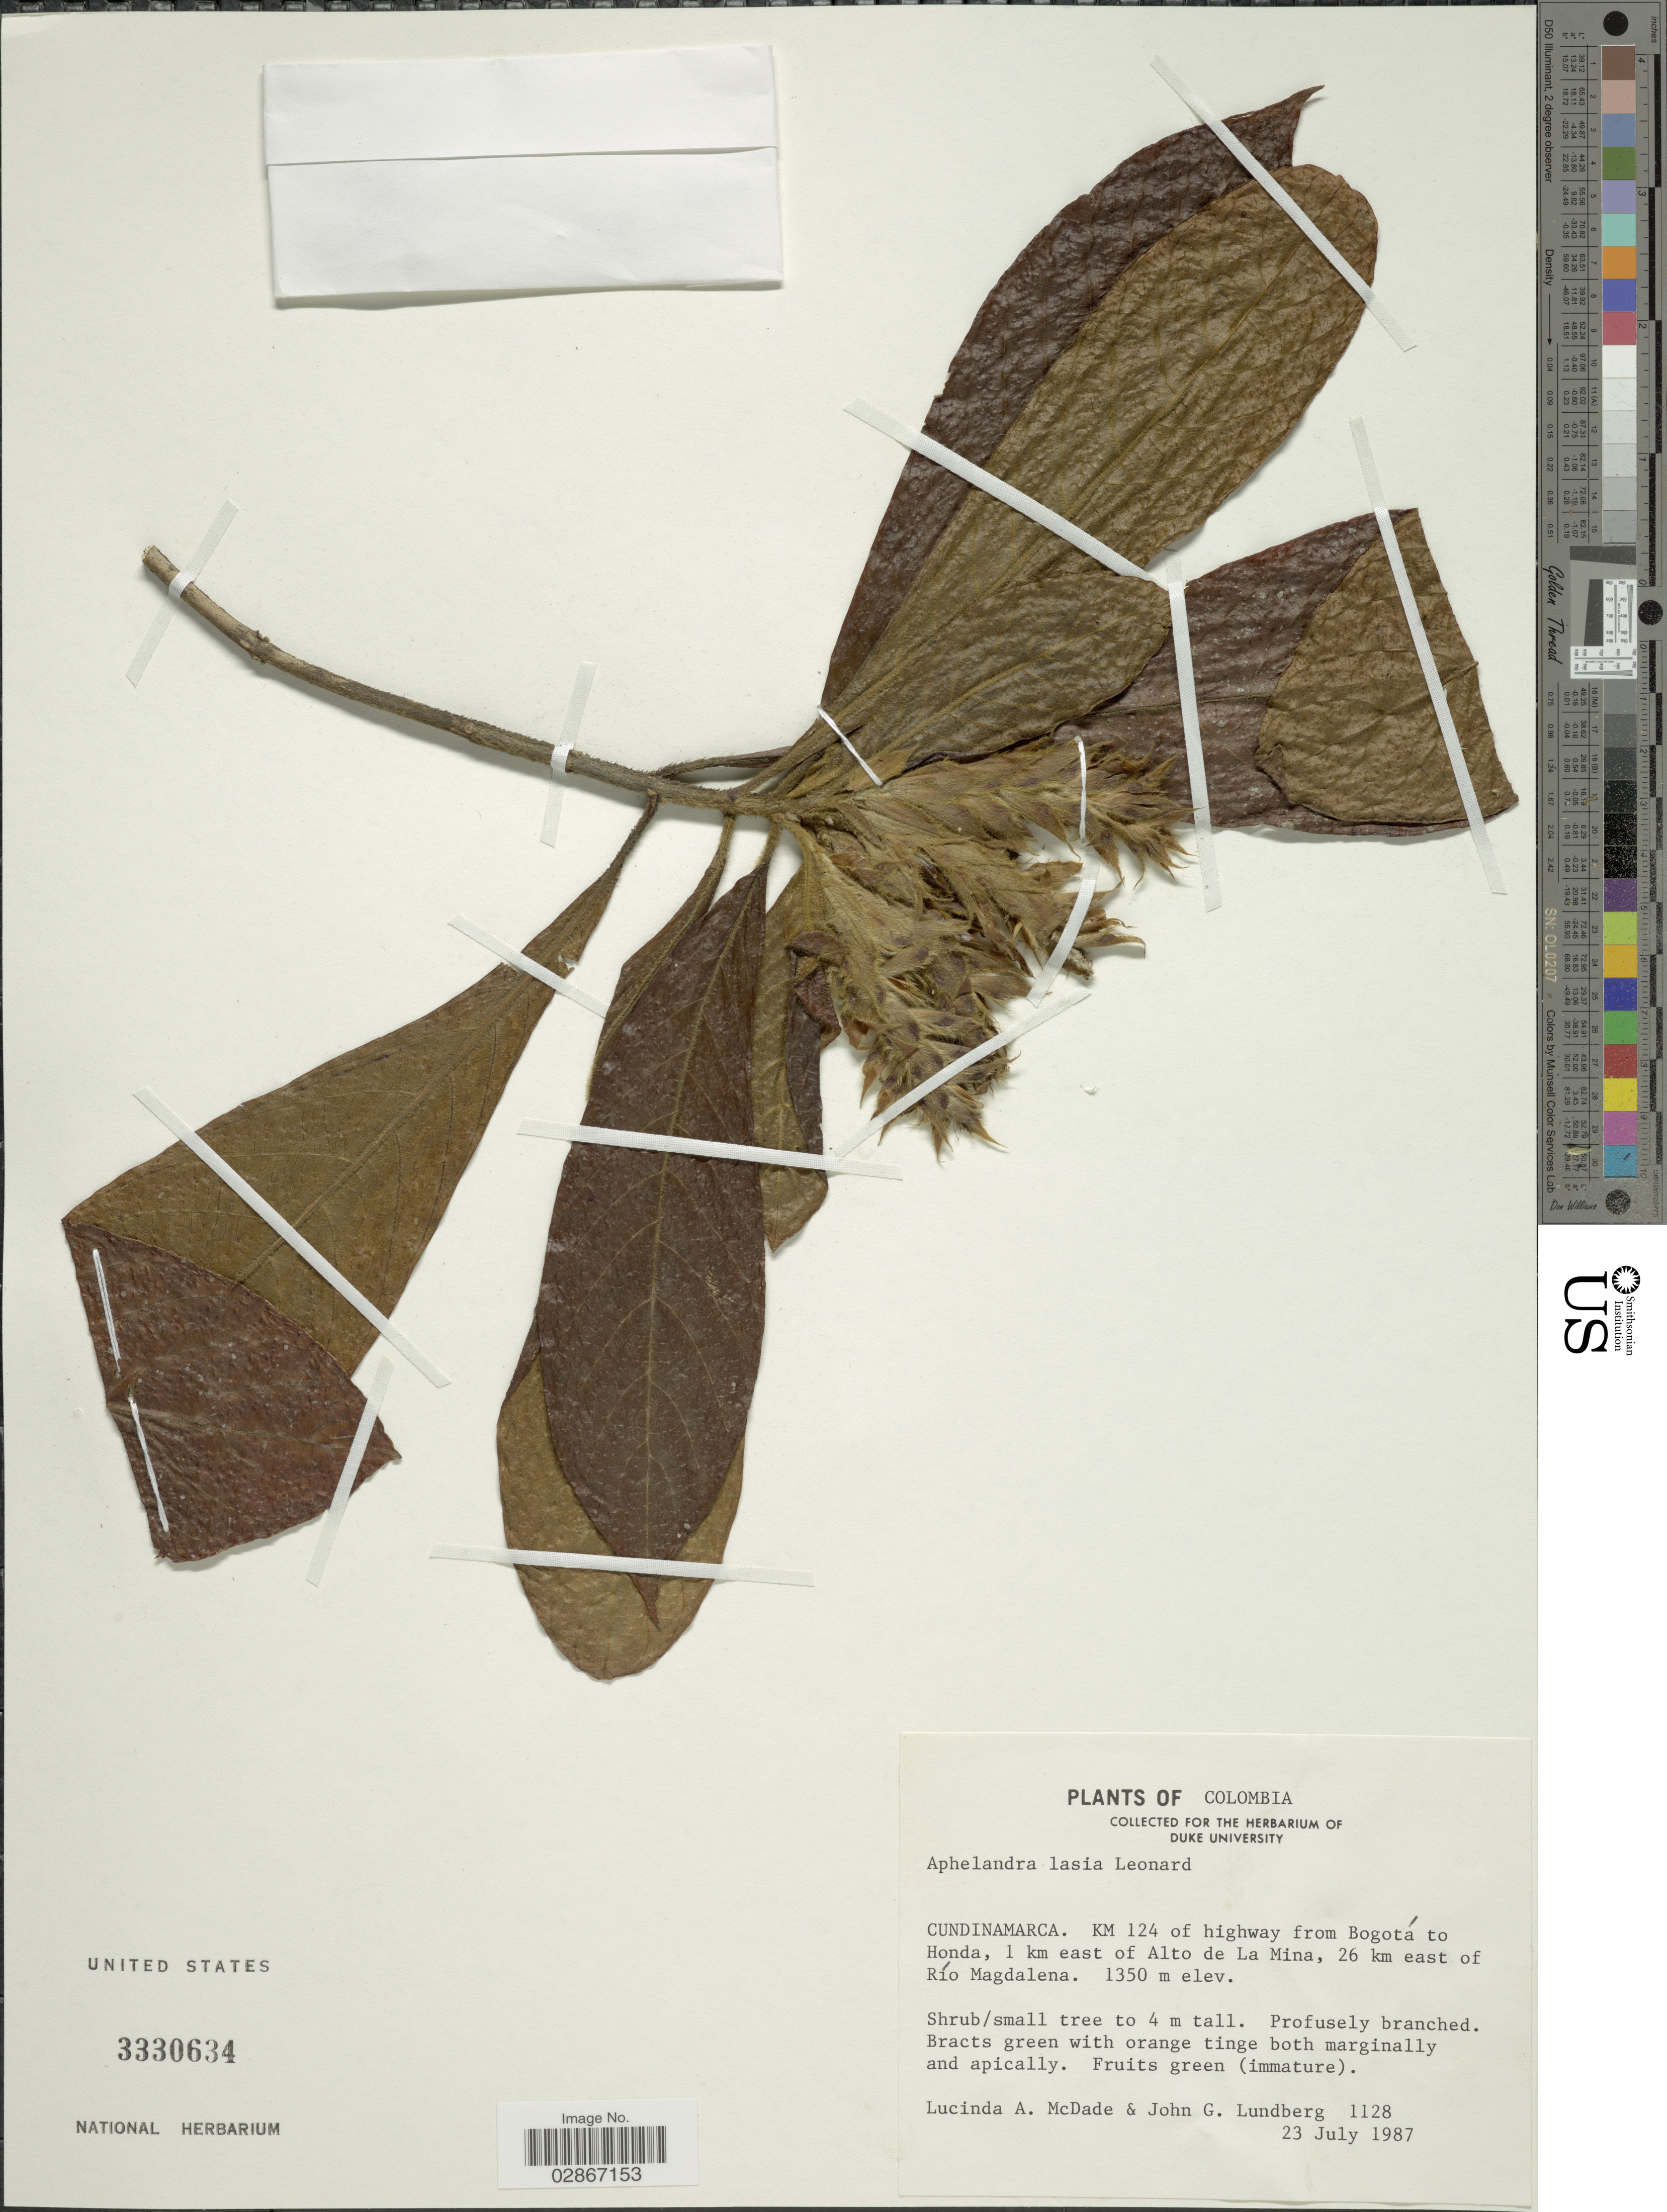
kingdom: Plantae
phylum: Tracheophyta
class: Magnoliopsida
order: Lamiales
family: Acanthaceae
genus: Aphelandra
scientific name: Aphelandra lasia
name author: Leonard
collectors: L. McDade & J. Lundberg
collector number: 1128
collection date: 1987-07-23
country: Colombia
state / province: Cundinamarca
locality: Km 124 of highway from Bogotá to Honda, 1 km east of Alto de La Mina, 26 km east of Río Magdalena.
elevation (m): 1350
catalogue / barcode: US 3330634